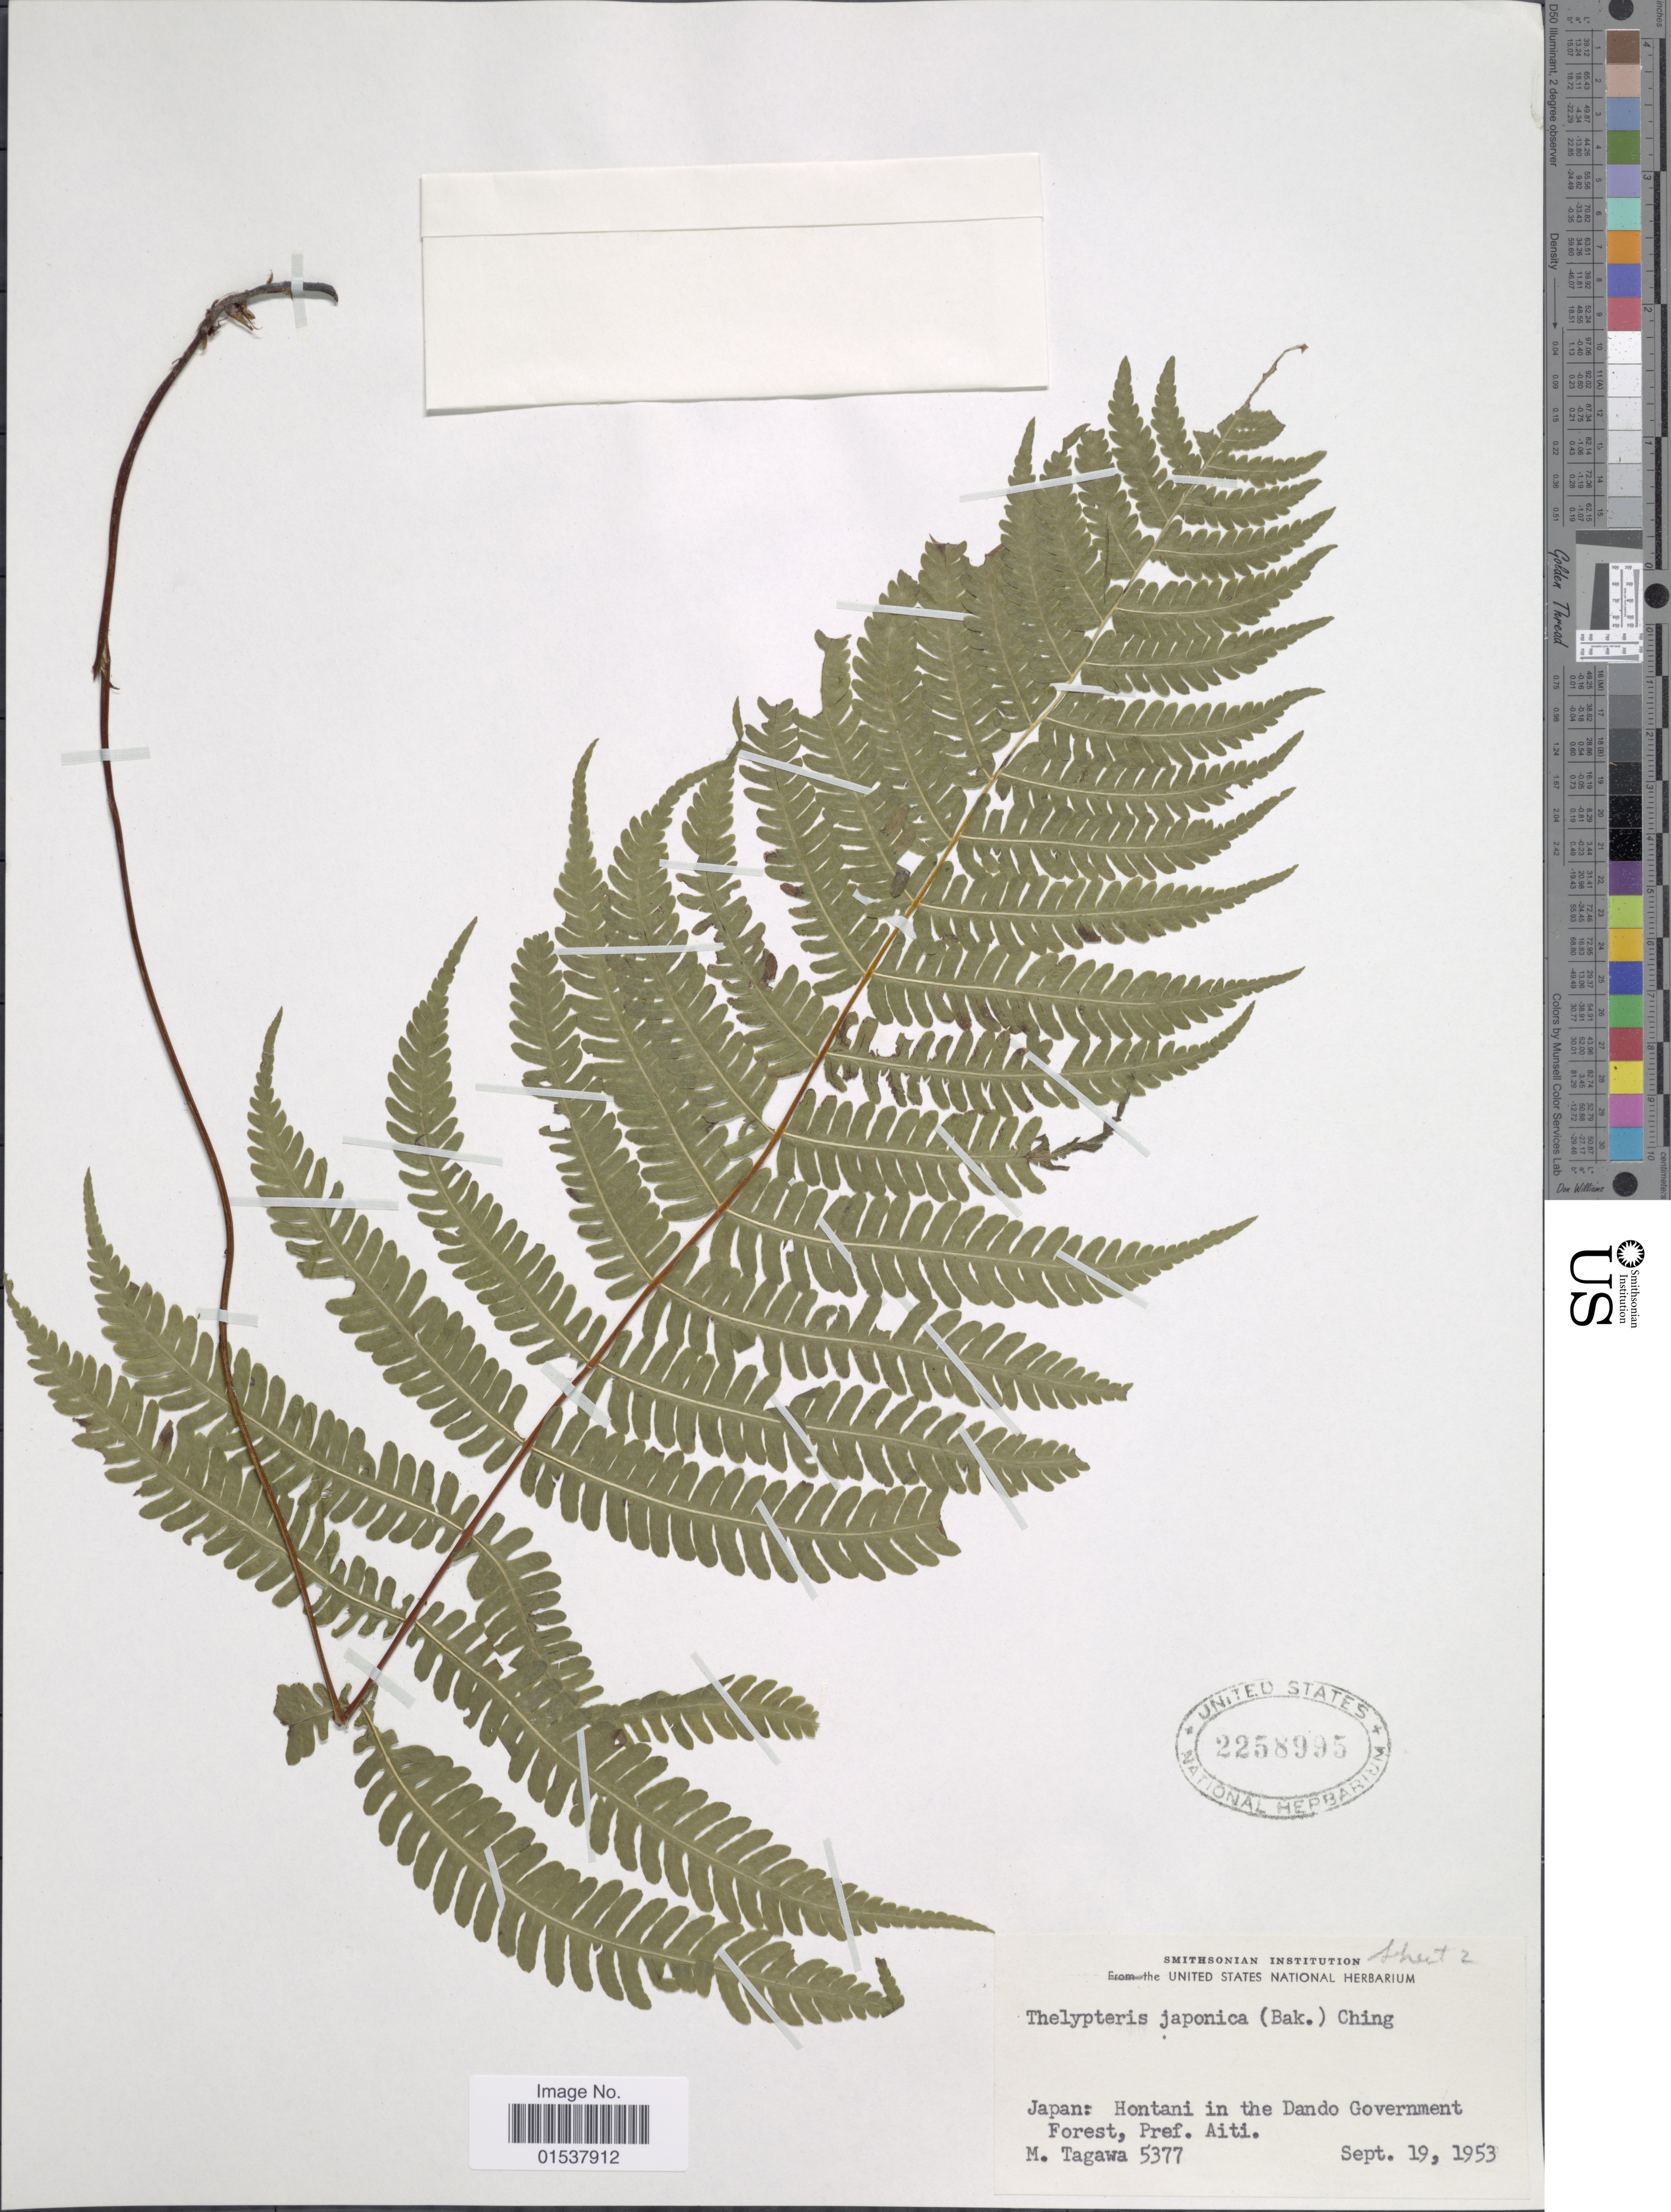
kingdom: Plantae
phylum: Tracheophyta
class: Polypodiopsida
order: Polypodiales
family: Thelypteridaceae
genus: Parathelypteris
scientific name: Parathelypteris japonica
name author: (Baker) Ching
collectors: M. Tagawa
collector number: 5377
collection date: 1953-09-19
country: Japan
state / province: Aiti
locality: Japan: Hontani in the Dando Government Forest, Pref. Aiti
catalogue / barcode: US 2258995